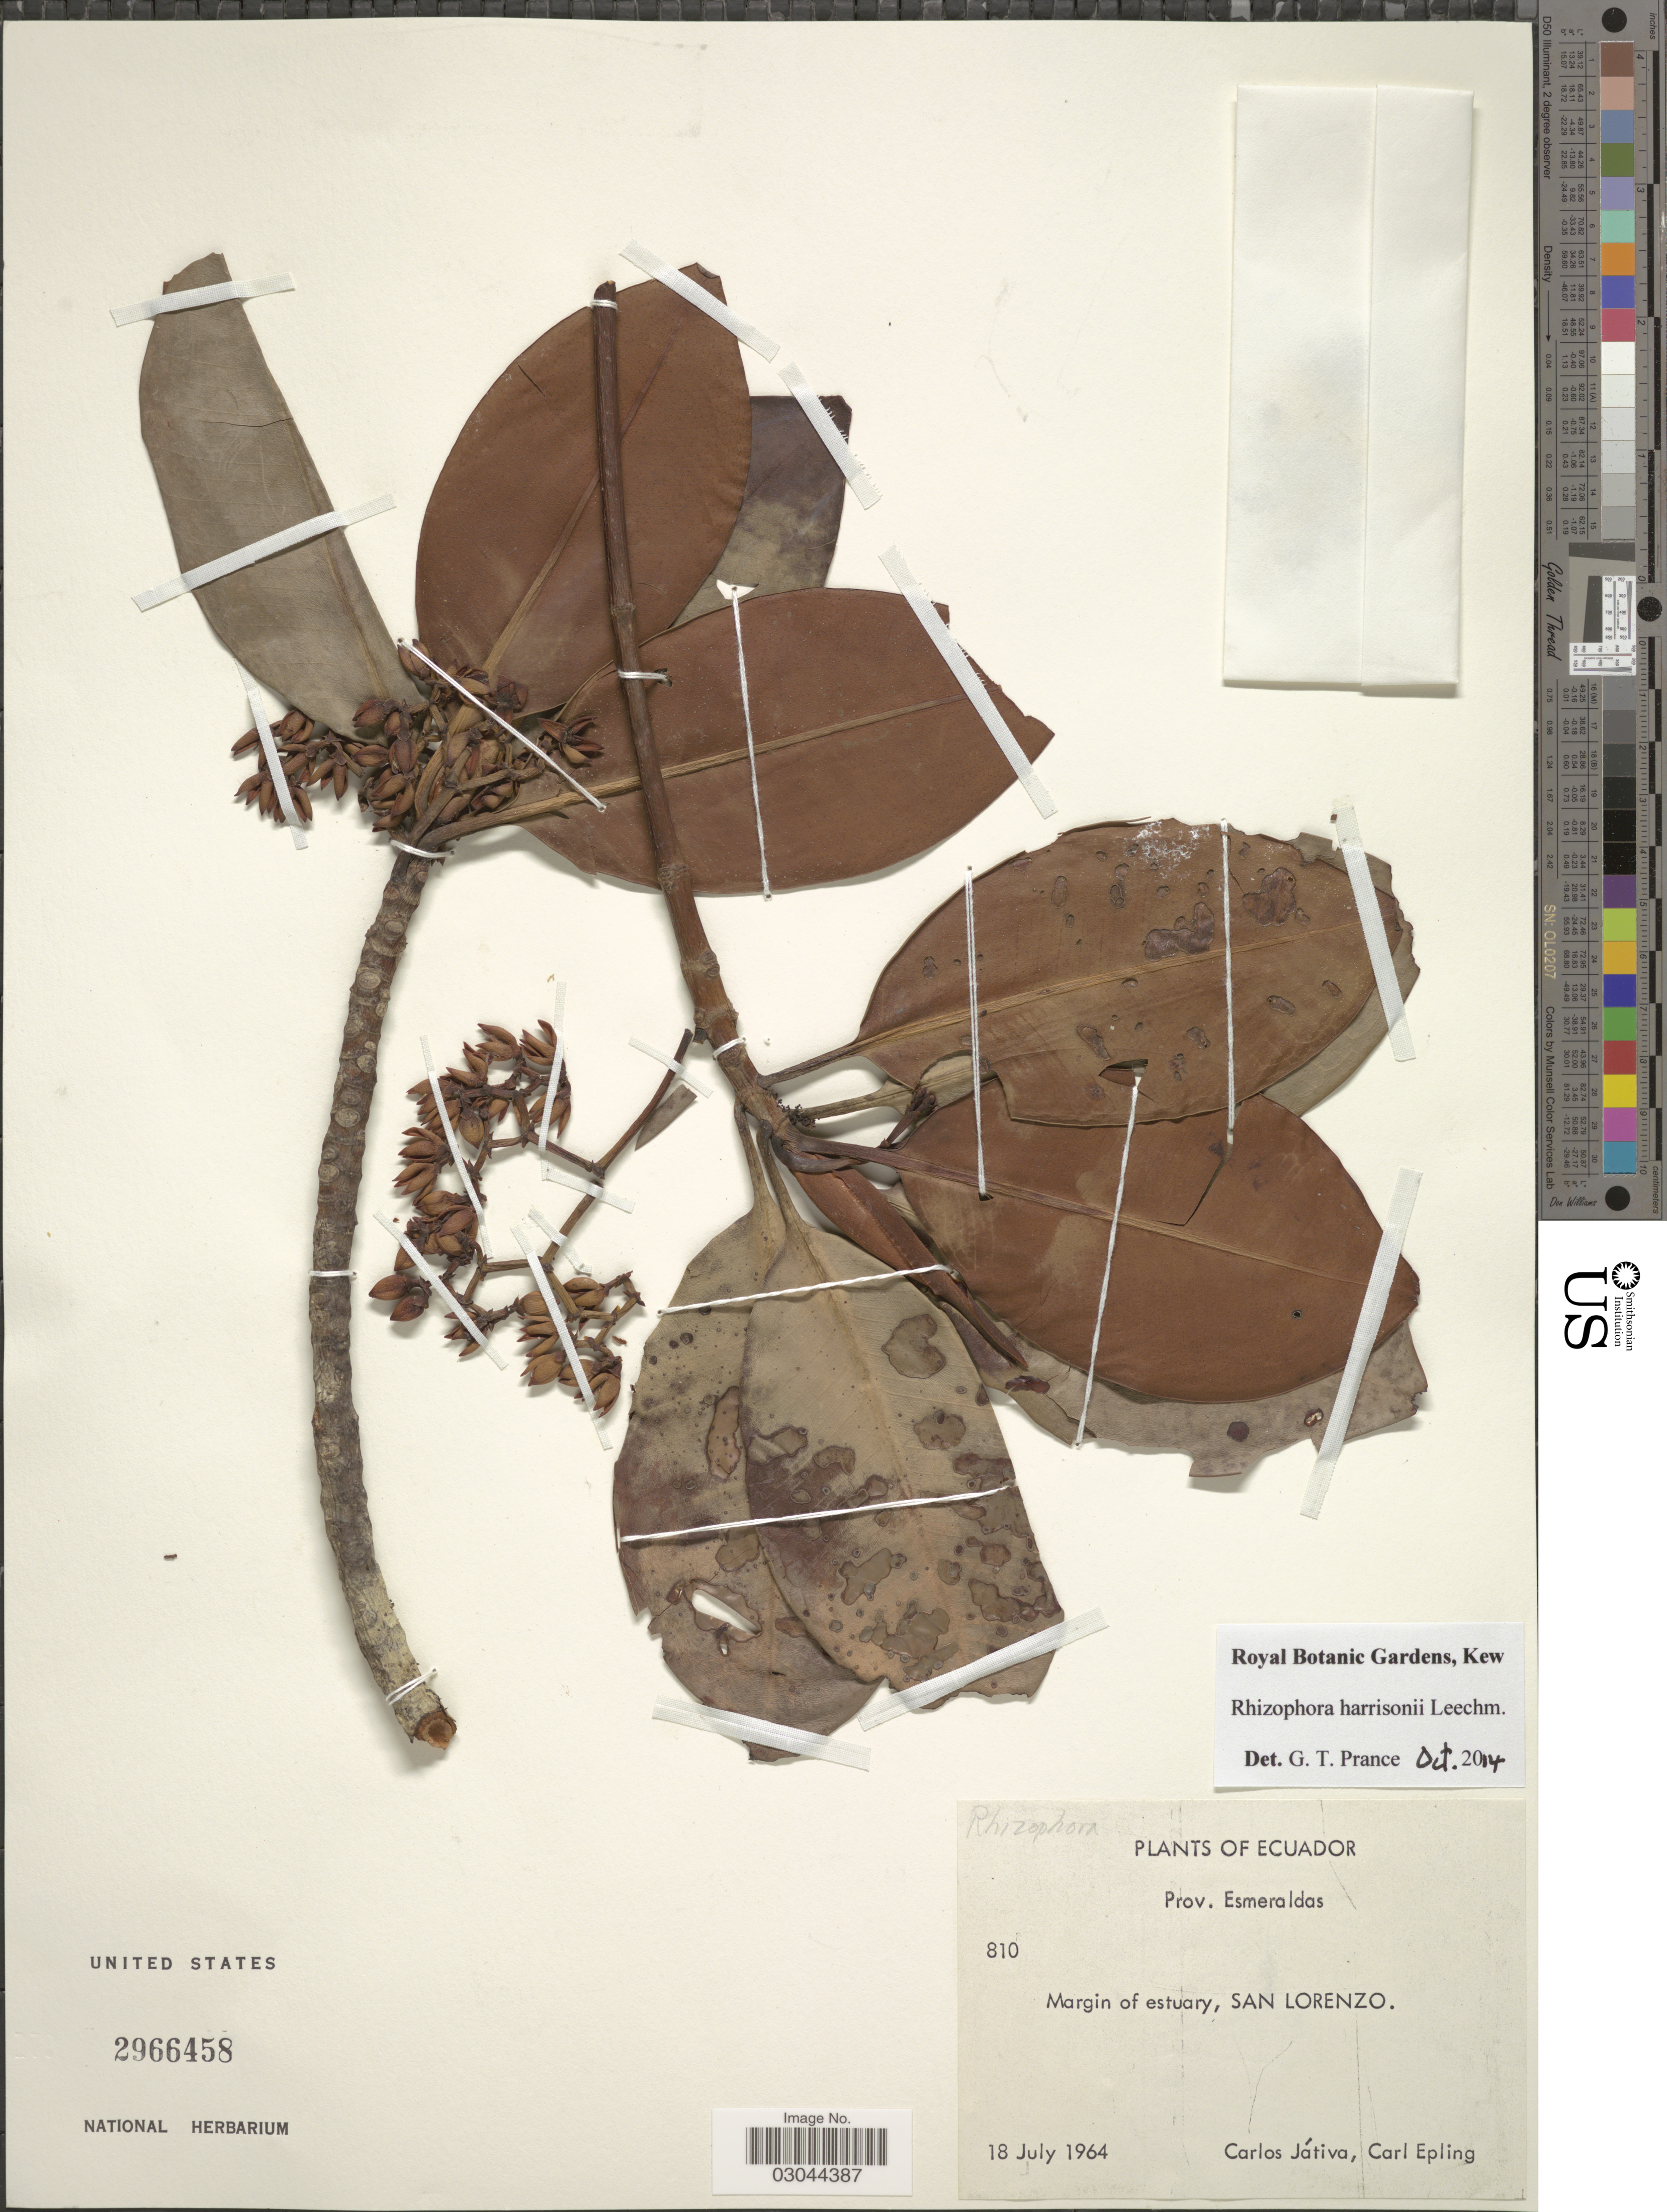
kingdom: Plantae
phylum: Tracheophyta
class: Magnoliopsida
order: Malpighiales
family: Rhizophoraceae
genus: Rhizophora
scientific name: Rhizophora harrisonii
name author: Leechm.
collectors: C. D. Játiva & C. C. Epling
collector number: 810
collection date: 1964-07-18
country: Ecuador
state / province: Esmeraldas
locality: Prov. Esmeraldas. Margin of estuary, San Lorenzo.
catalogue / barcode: US 2966458